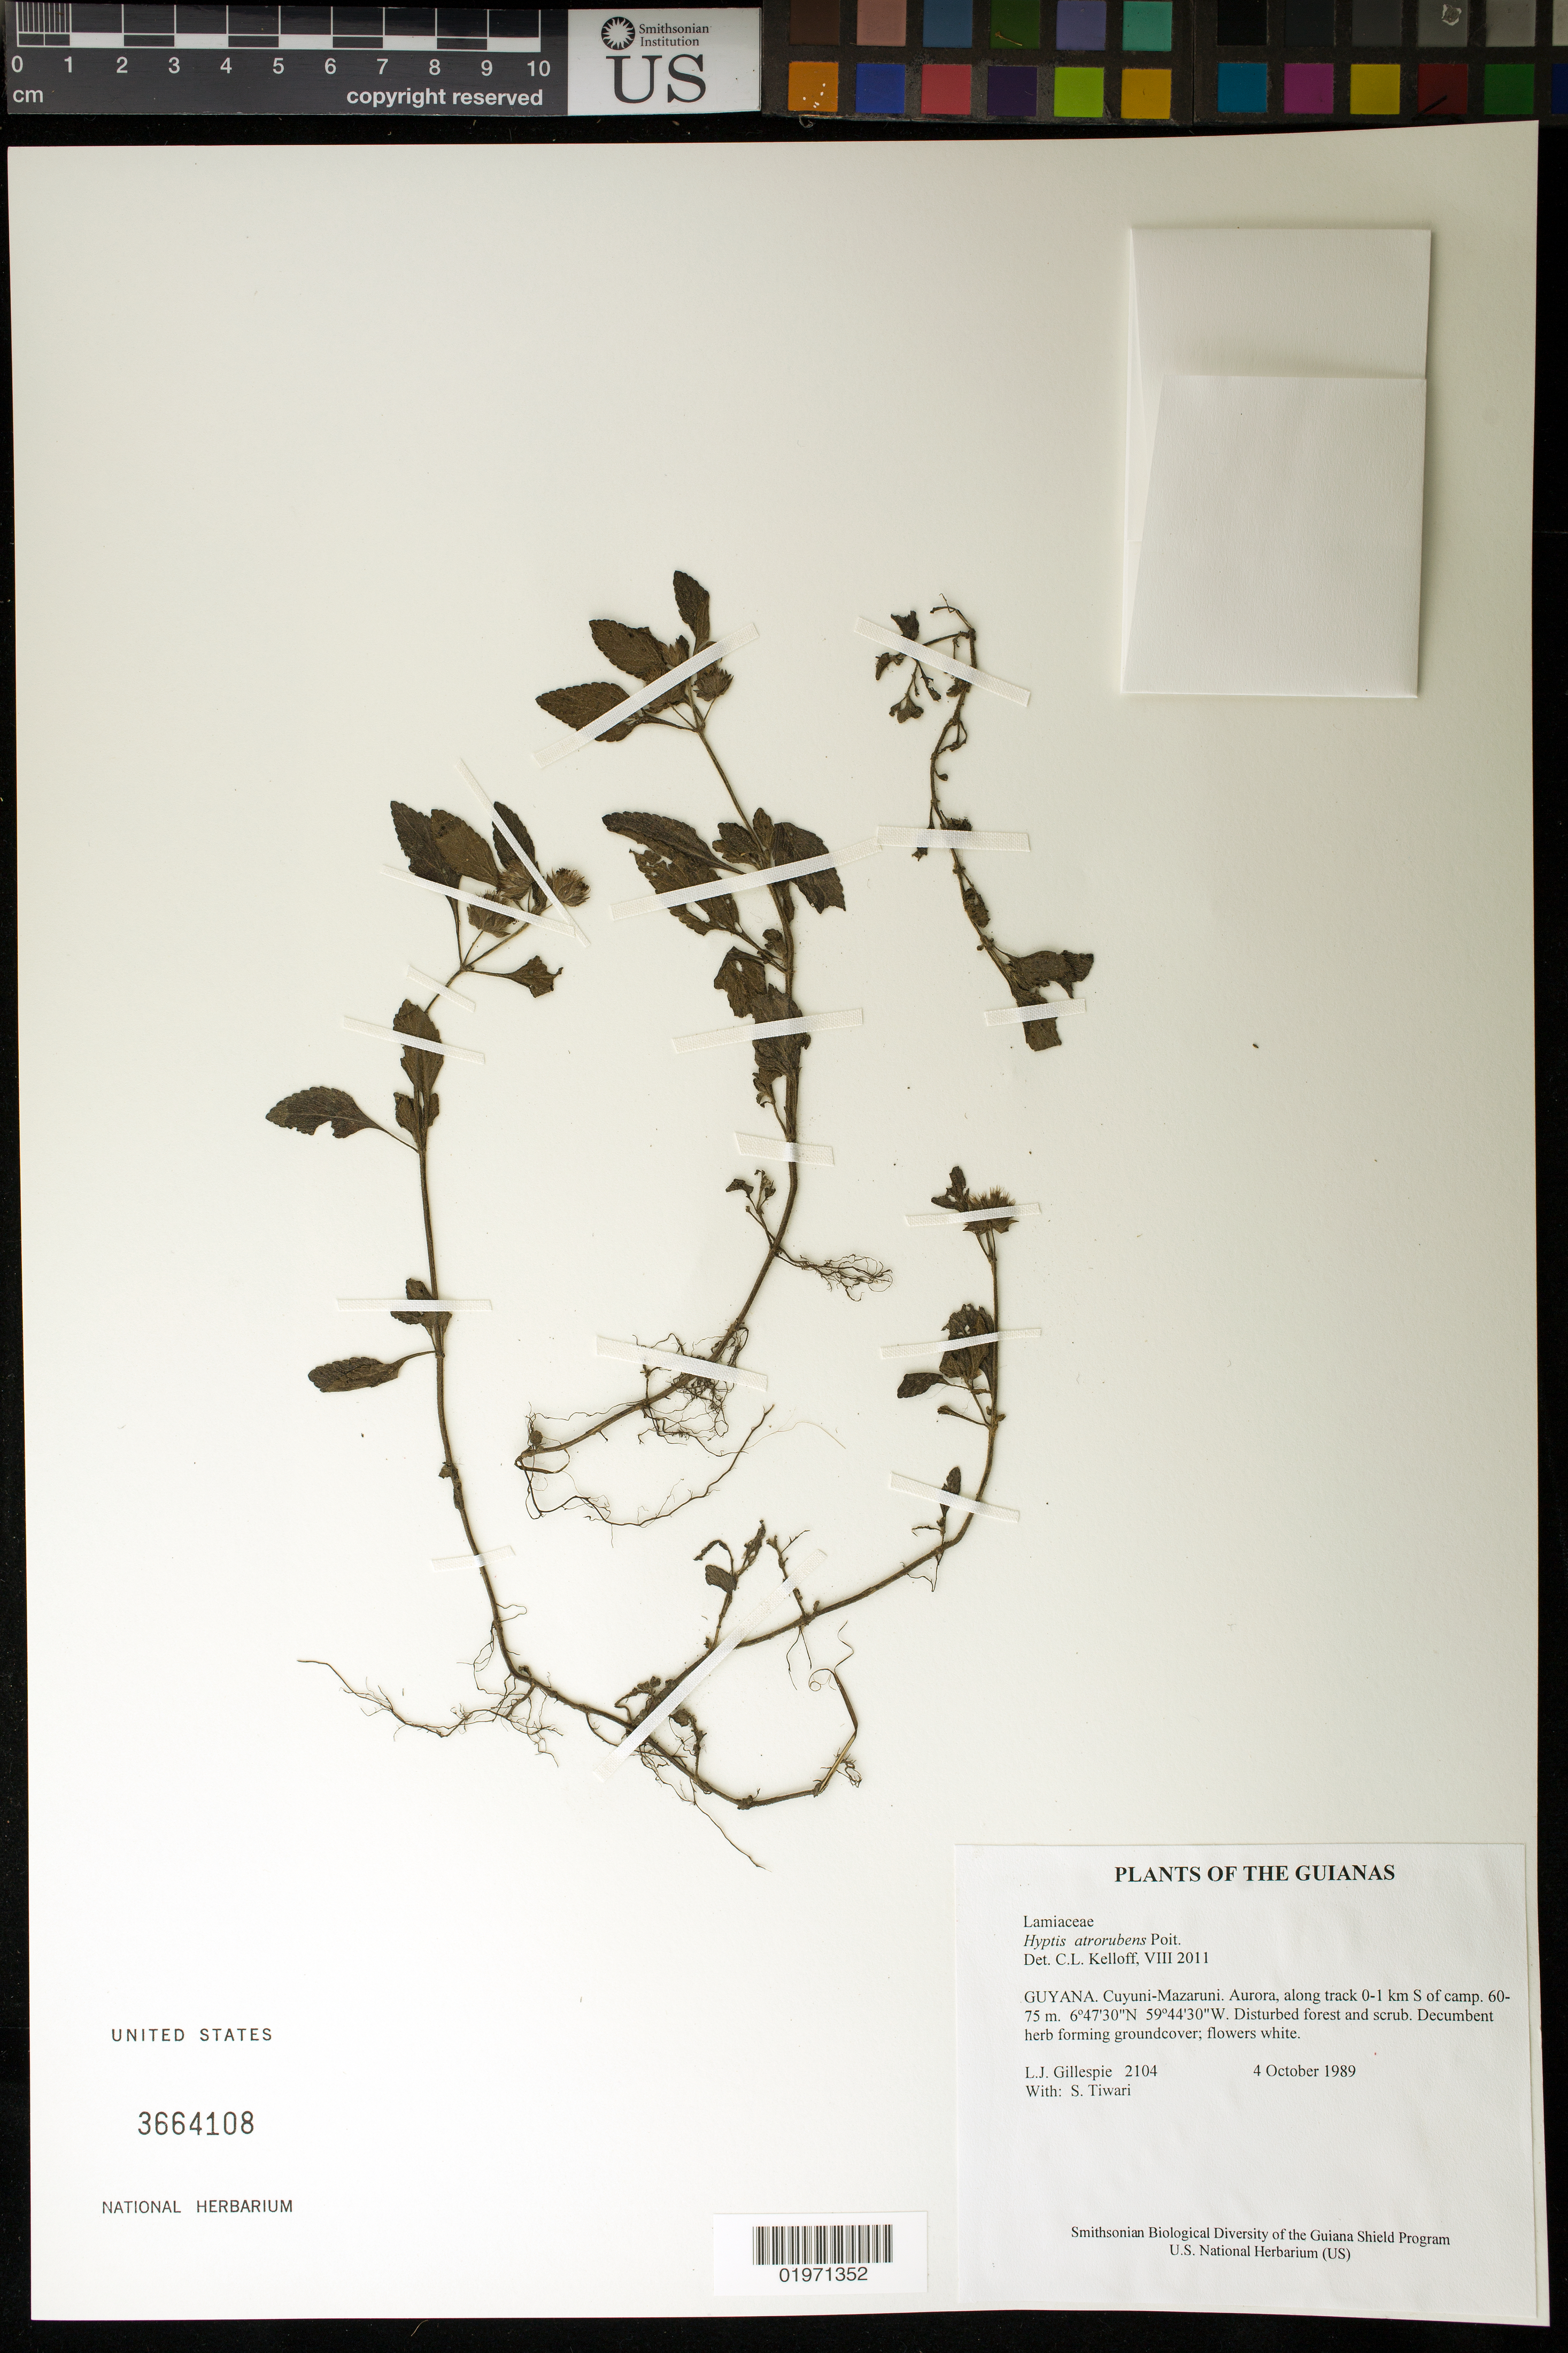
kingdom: Plantae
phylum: Tracheophyta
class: Magnoliopsida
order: Lamiales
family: Lamiaceae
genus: Hyptis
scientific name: Hyptis atrorubens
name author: Poit.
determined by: Kelloff, Carol L., (US), Smithsonian Institution - National Museum of Natural History (UNITED STATES)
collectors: L. J. Gillespie & S. Tiwari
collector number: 2104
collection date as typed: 4 October 1989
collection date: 1989-10-04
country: Guyana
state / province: Cuyuni-Mazaruni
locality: Aurora, along track 0-1 km S of camp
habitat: Disturbed forest and scrub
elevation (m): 60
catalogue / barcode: US 3664108